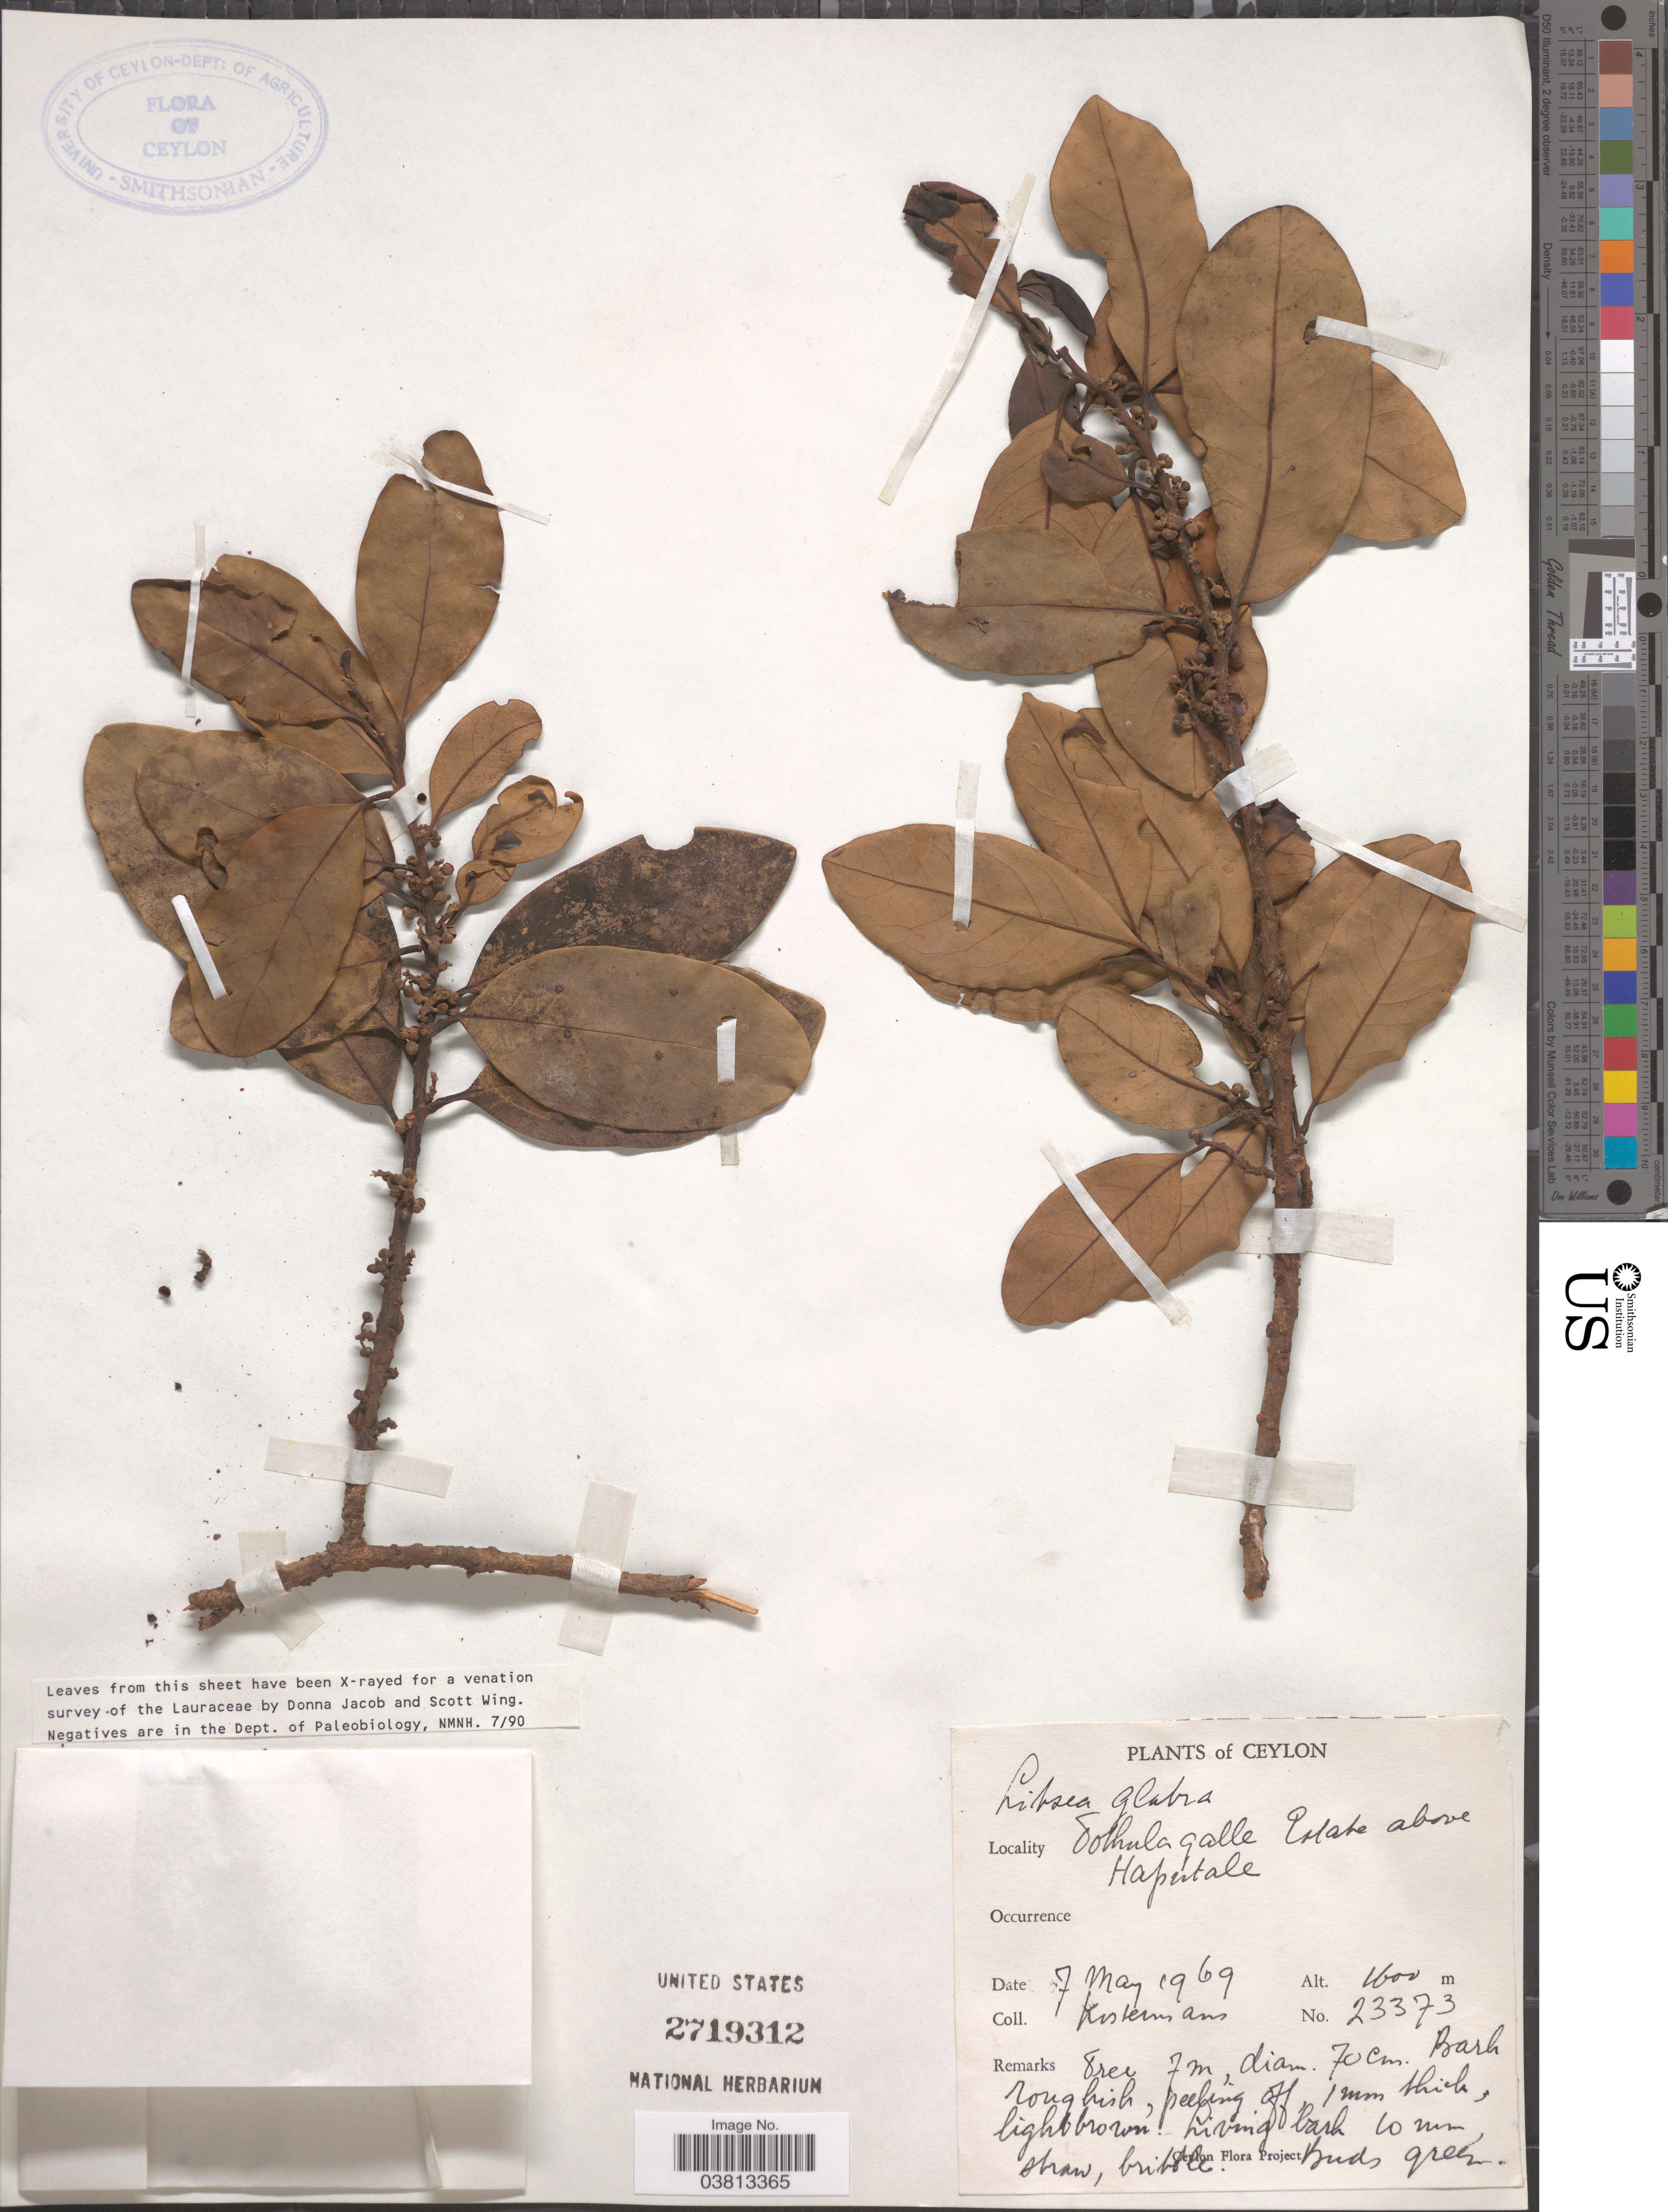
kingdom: Plantae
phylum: Tracheophyta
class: Magnoliopsida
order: Laurales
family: Lauraceae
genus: Litsea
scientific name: Litsea walkeri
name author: (Meisn.) Trimen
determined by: Strong, Mark T., (BOT), Smithsonian Institution - National Museum of Natural History (UNITED STATES)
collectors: Kostermans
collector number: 23373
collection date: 1969-05-07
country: Sri Lanka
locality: Ceylon. Tothulagalle Estate above Haputale.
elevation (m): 1600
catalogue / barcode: US 2719312